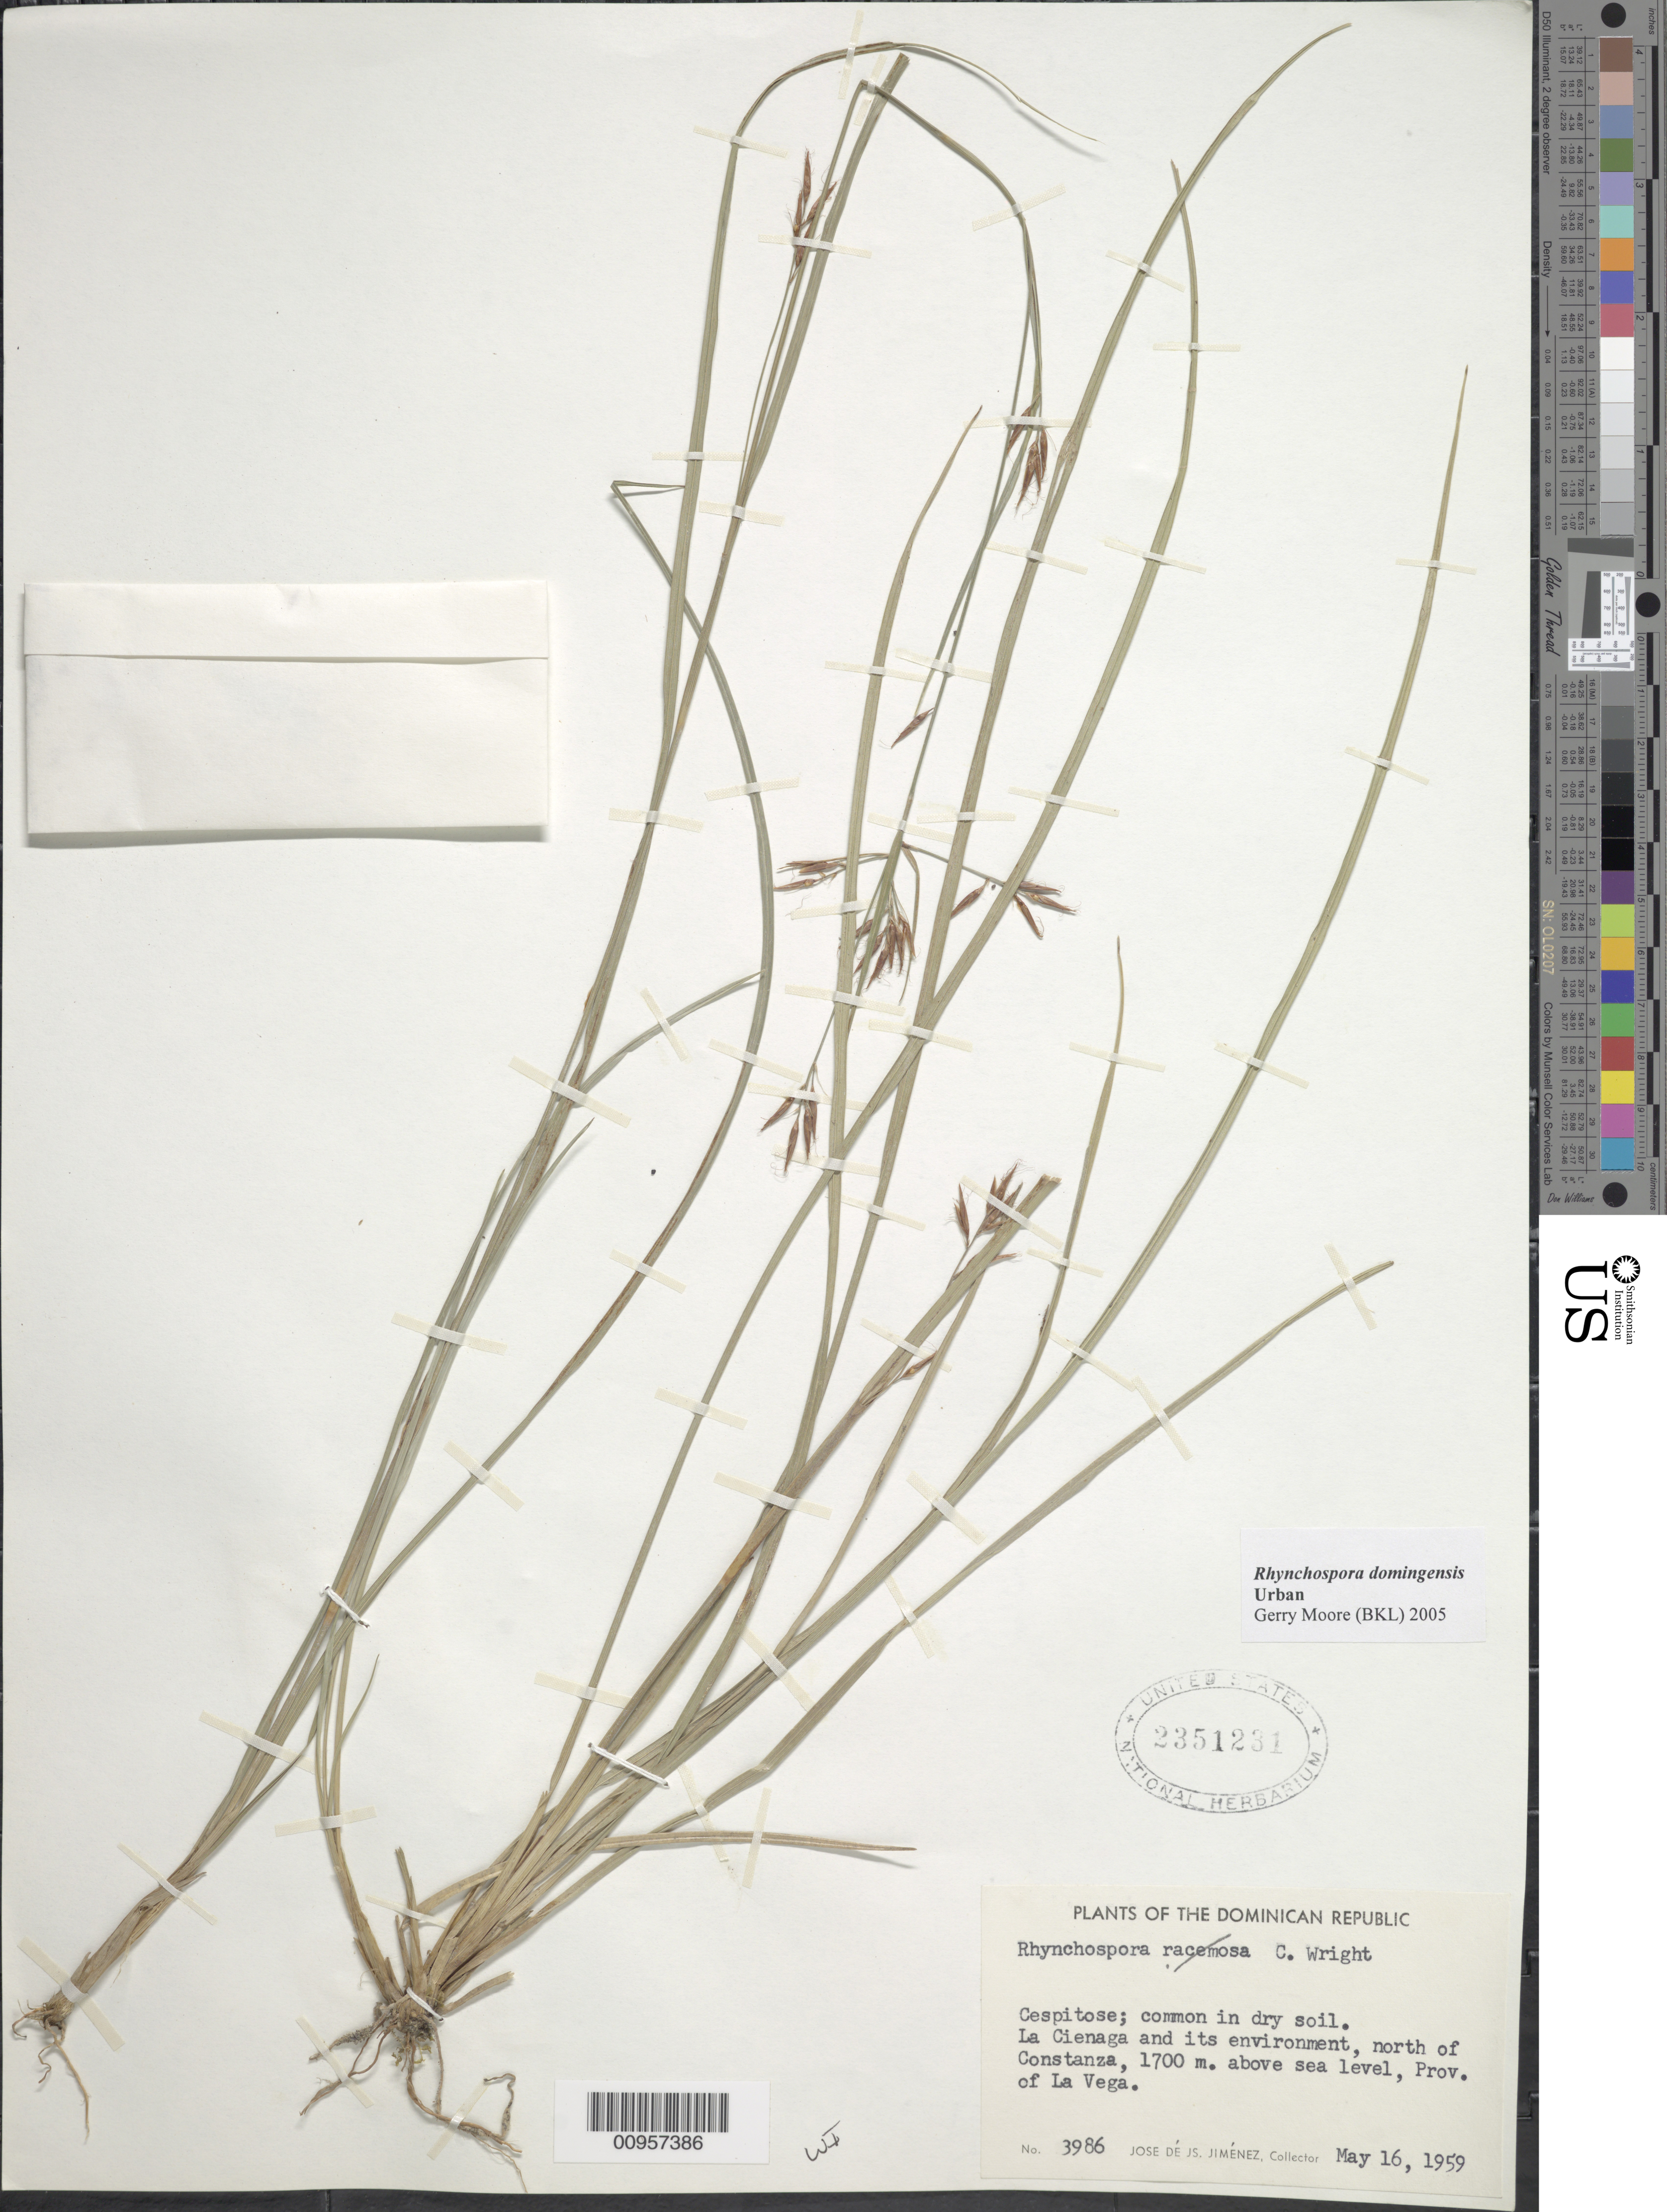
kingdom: Plantae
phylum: Tracheophyta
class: Liliopsida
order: Poales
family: Cyperaceae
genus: Rhynchospora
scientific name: Rhynchospora domingensis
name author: Urb.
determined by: Moore, G.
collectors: J. J. Jiménez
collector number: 3986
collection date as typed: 16 May 1959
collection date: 1959-05-16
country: Dominican Republic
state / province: La Vega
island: Hispaniola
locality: La Cienaga and its environment, N of Constanza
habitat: In dry soil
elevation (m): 1700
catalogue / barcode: US 2351231